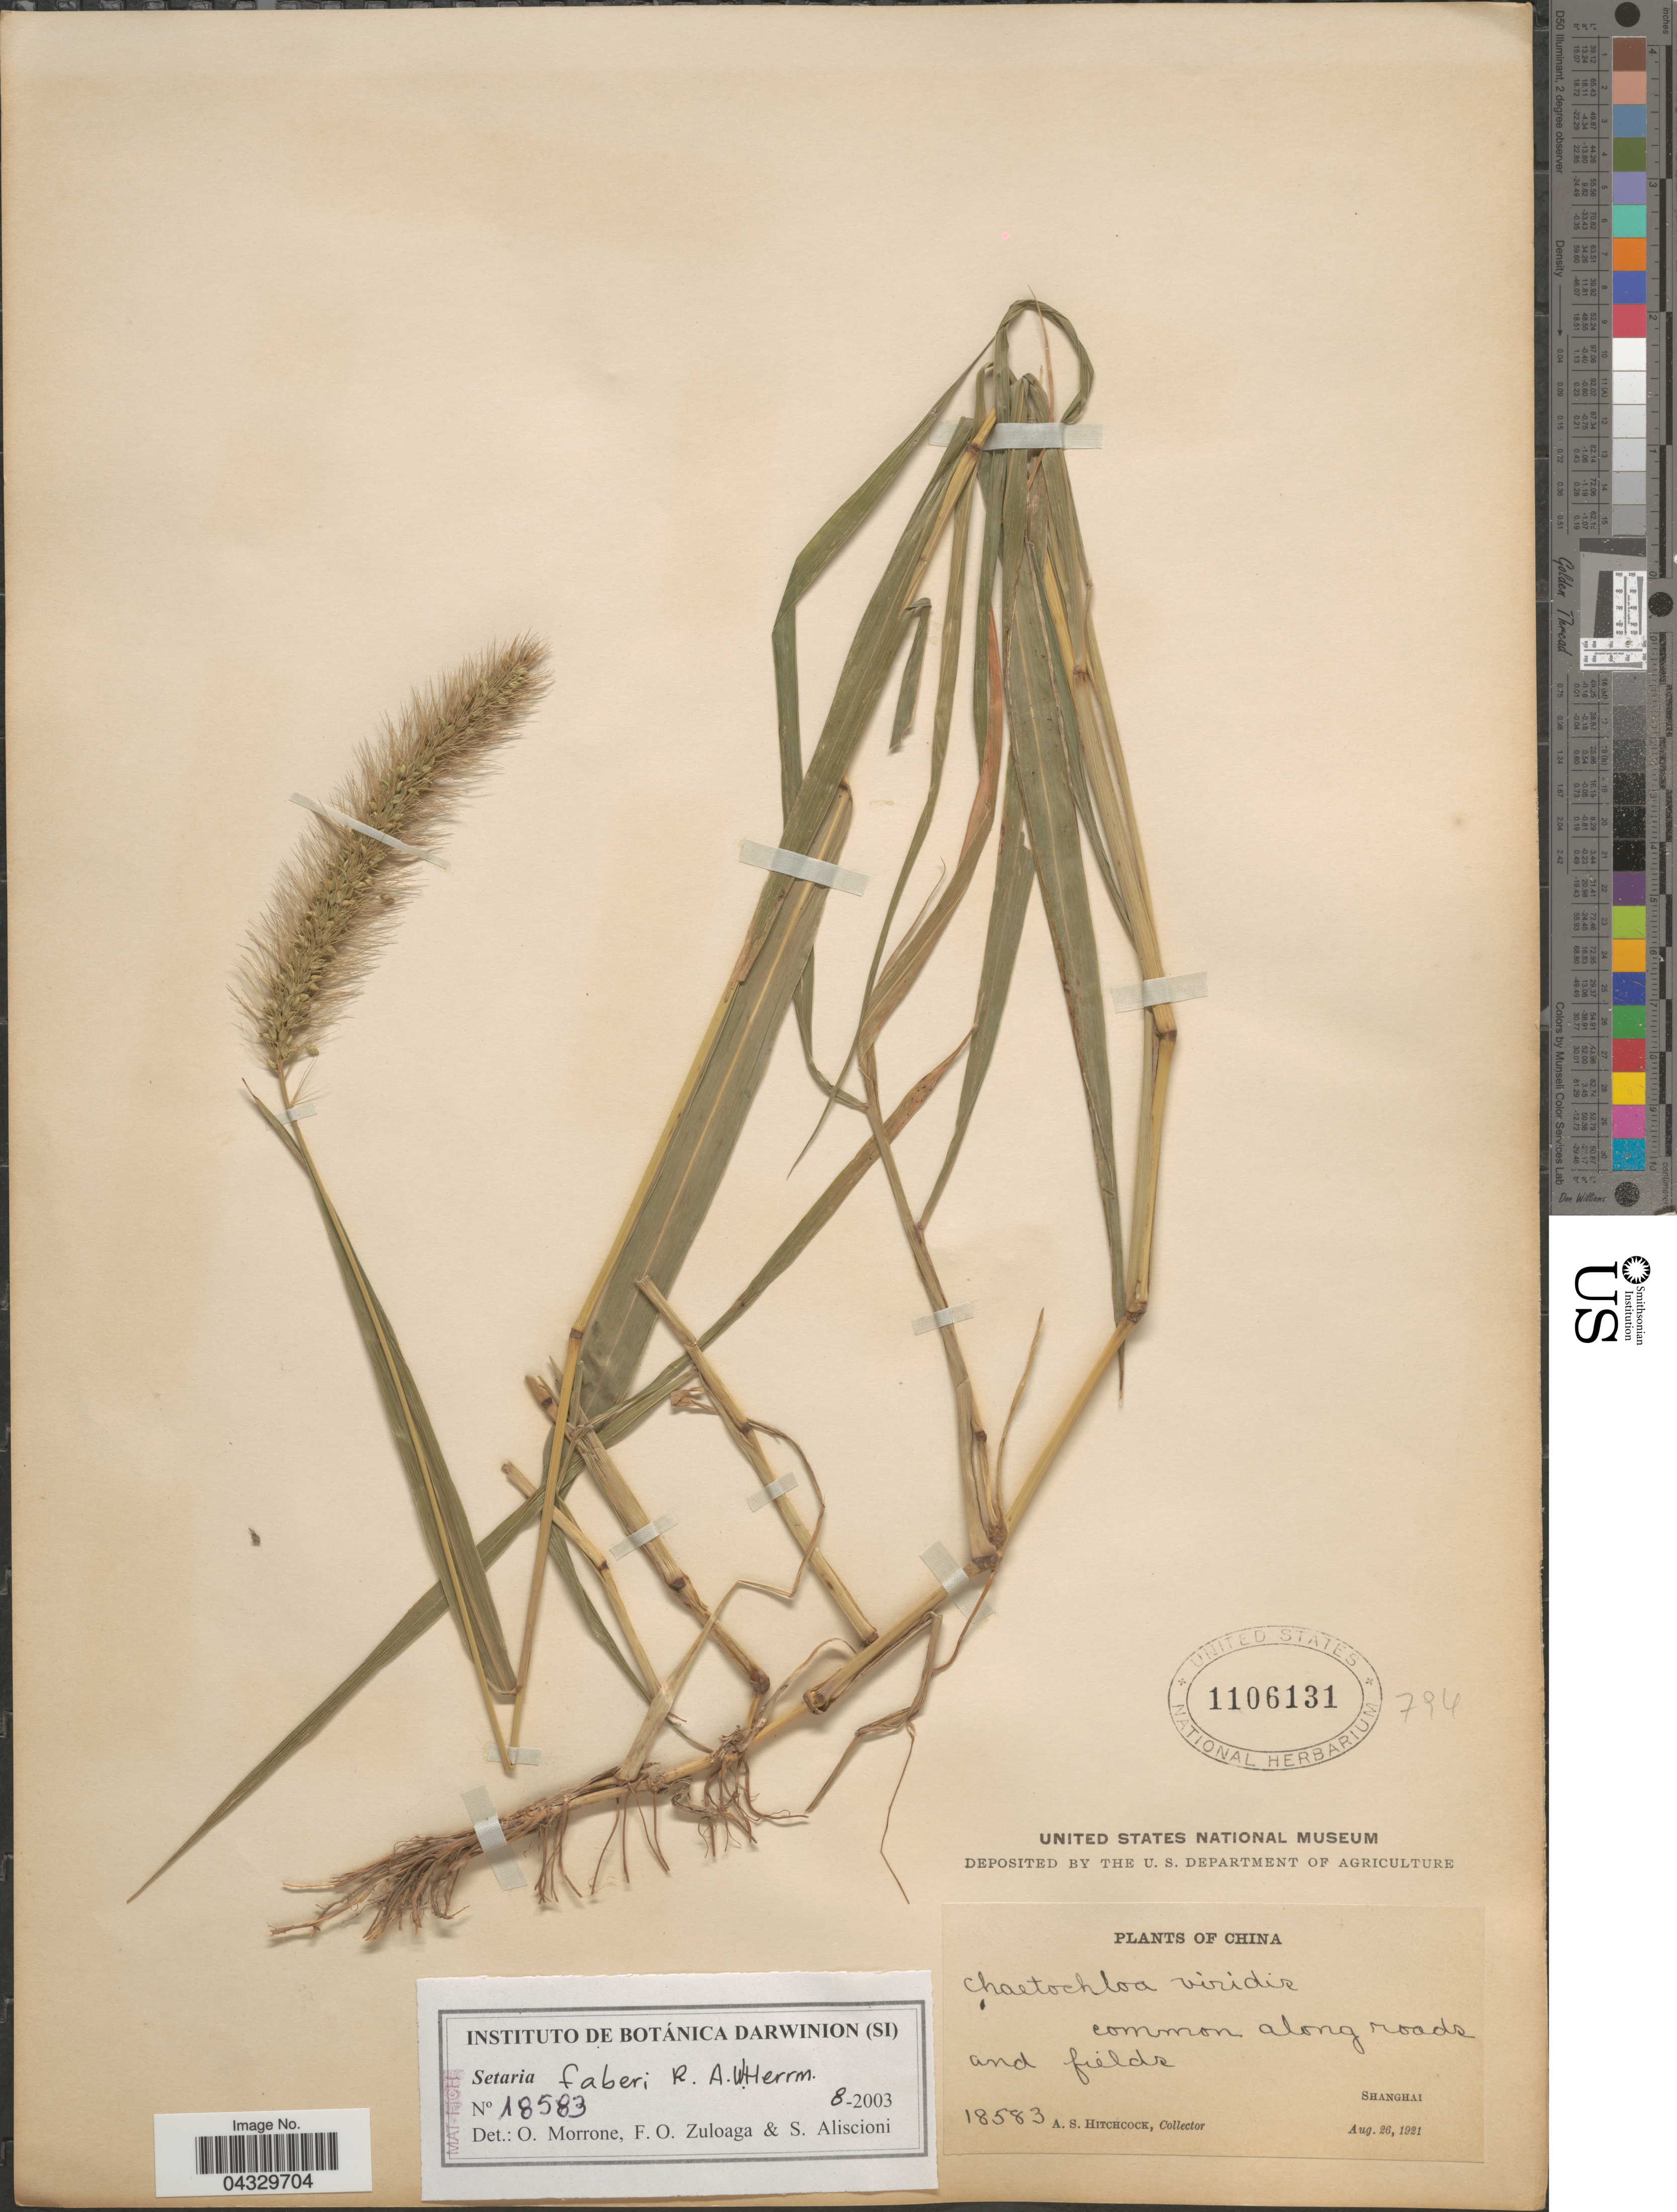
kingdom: Plantae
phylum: Tracheophyta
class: Liliopsida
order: Poales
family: Poaceae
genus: Setaria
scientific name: Setaria faberi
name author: R.A.W. Herrm.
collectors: A. S. Hitchcock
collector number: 18583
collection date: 1921-08-26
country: China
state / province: Shanghai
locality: Shanghai.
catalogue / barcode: US 1106131